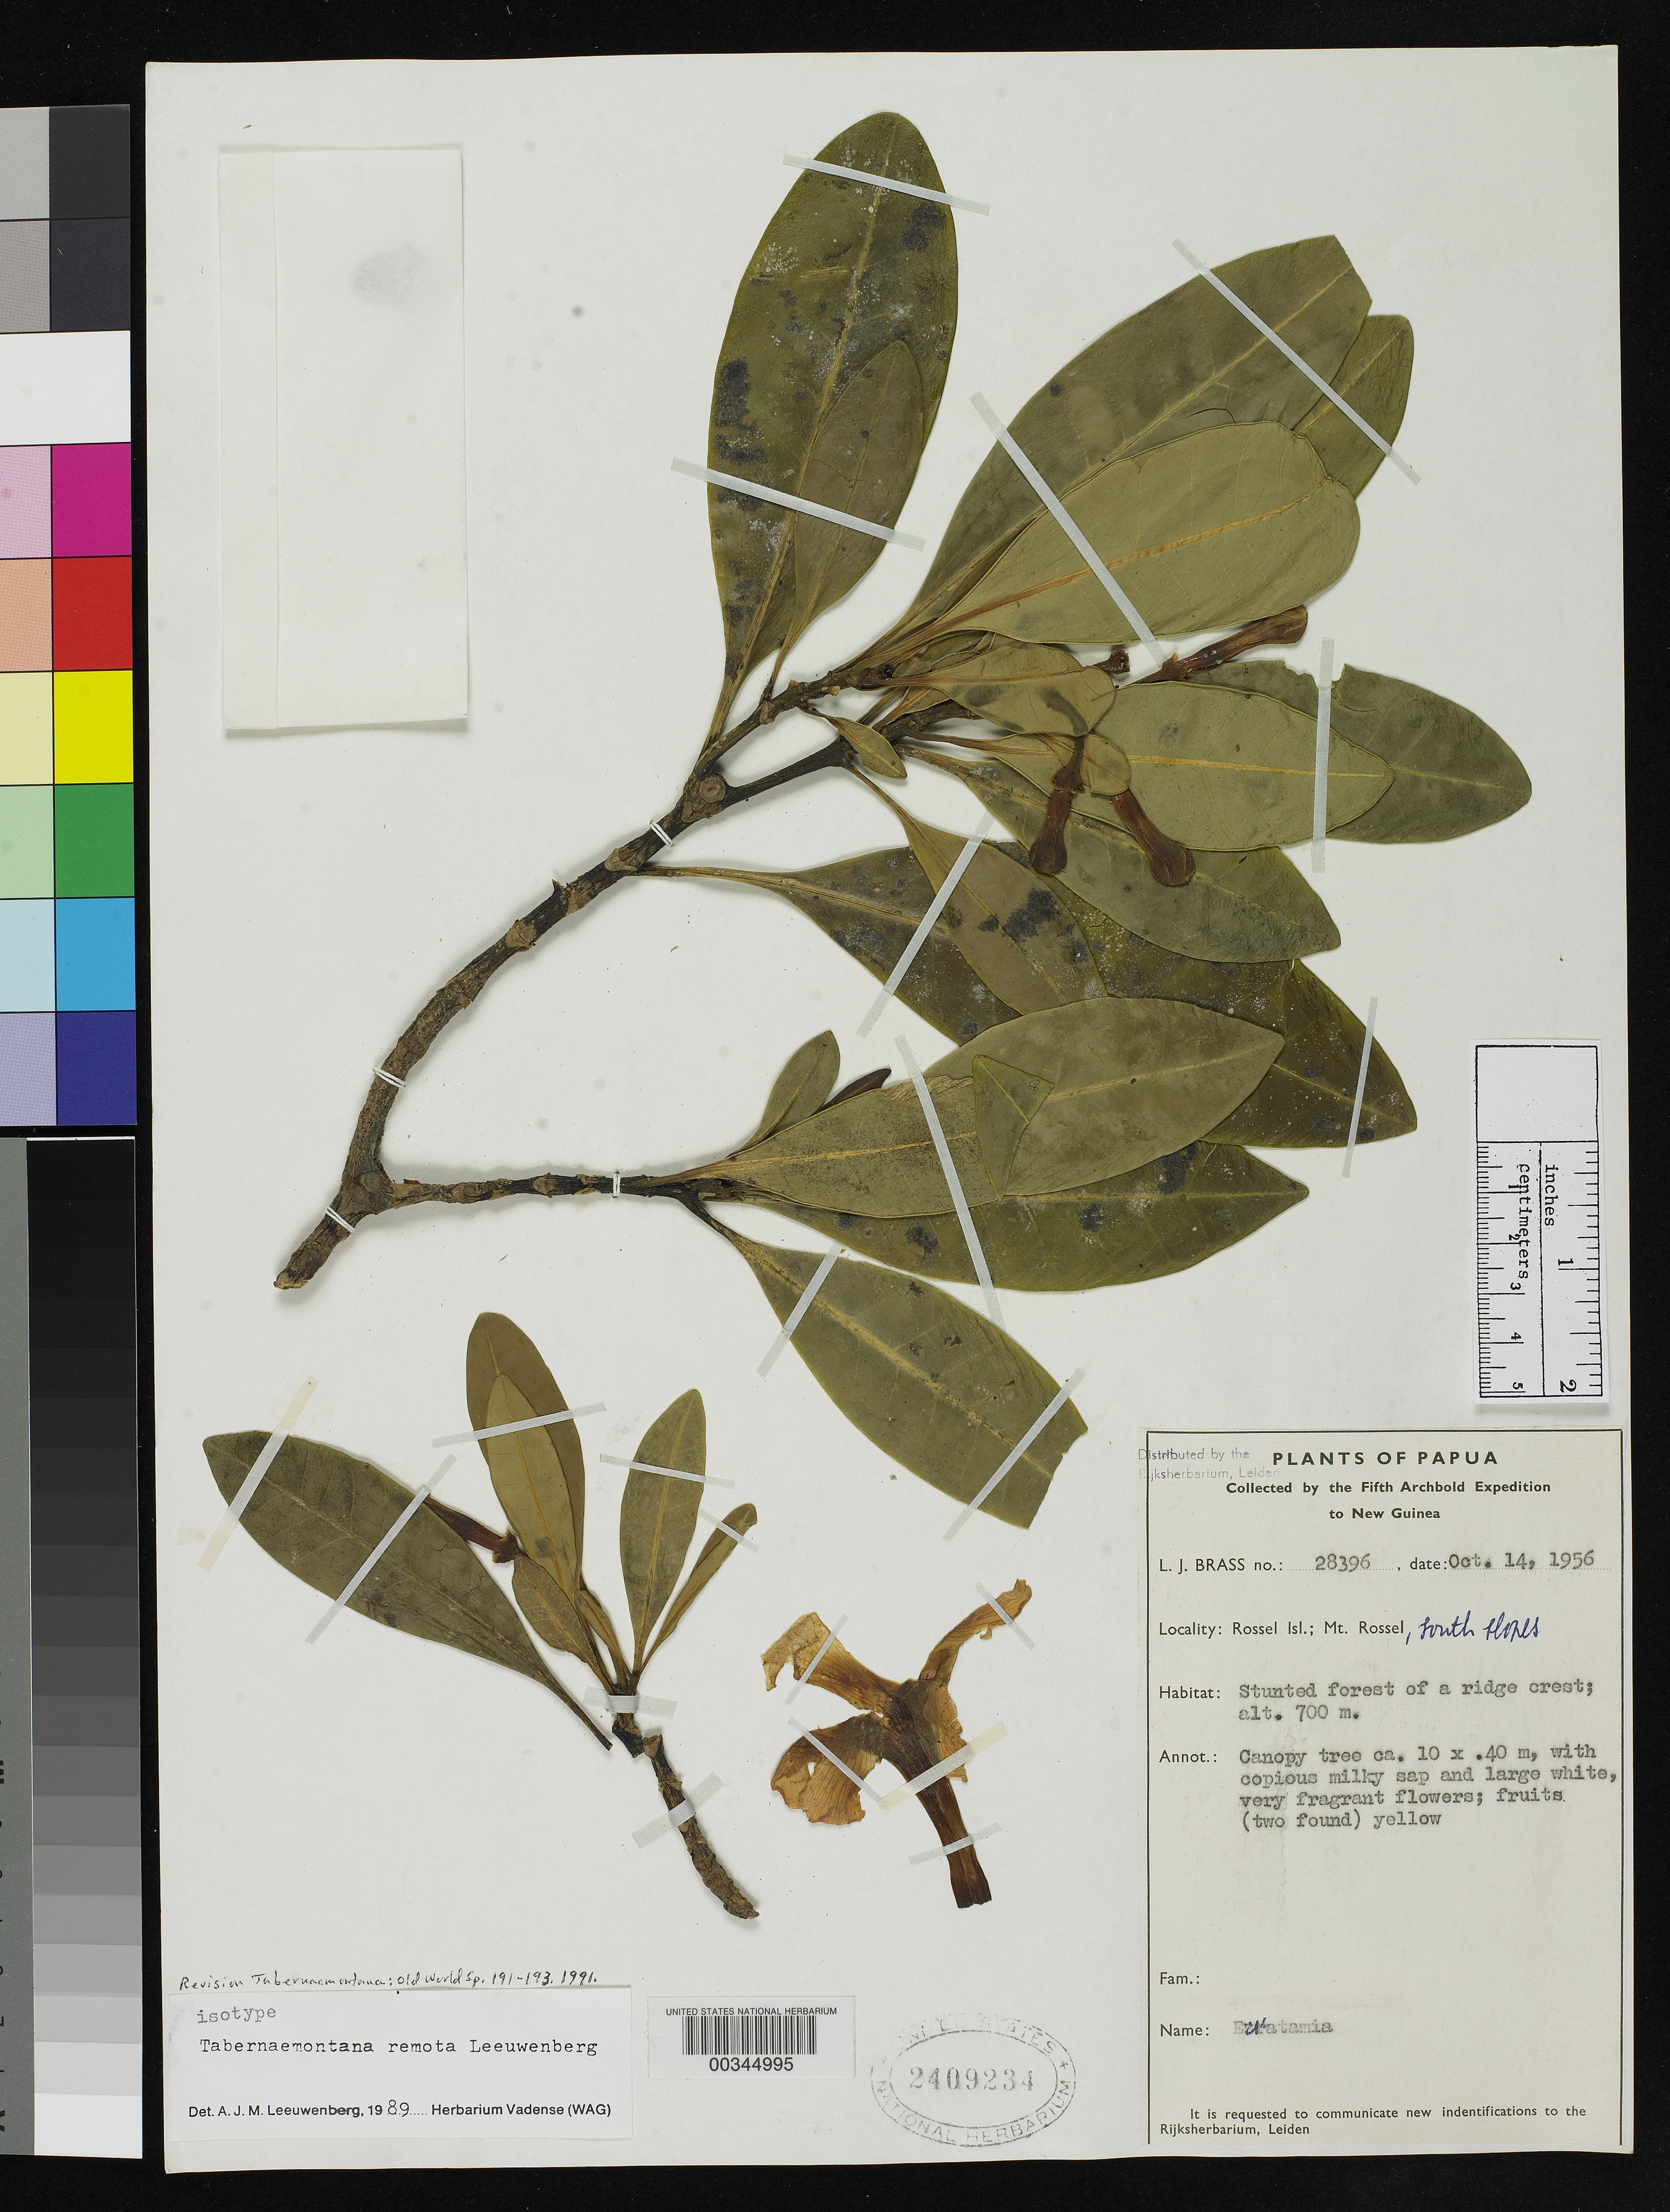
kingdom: Plantae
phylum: Tracheophyta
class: Magnoliopsida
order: Gentianales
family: Apocynaceae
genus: Tabernaemontana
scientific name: Tabernaemontana remota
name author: Leeuwenb.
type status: Isotype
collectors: L. J. Brass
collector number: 28396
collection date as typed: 14 Oct 1956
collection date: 1956-10-14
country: Papua New Guinea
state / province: Milne Bay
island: Rossel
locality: Mount Rossel, S slopes. [Louisade Arch.]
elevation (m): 700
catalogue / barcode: US 2409234